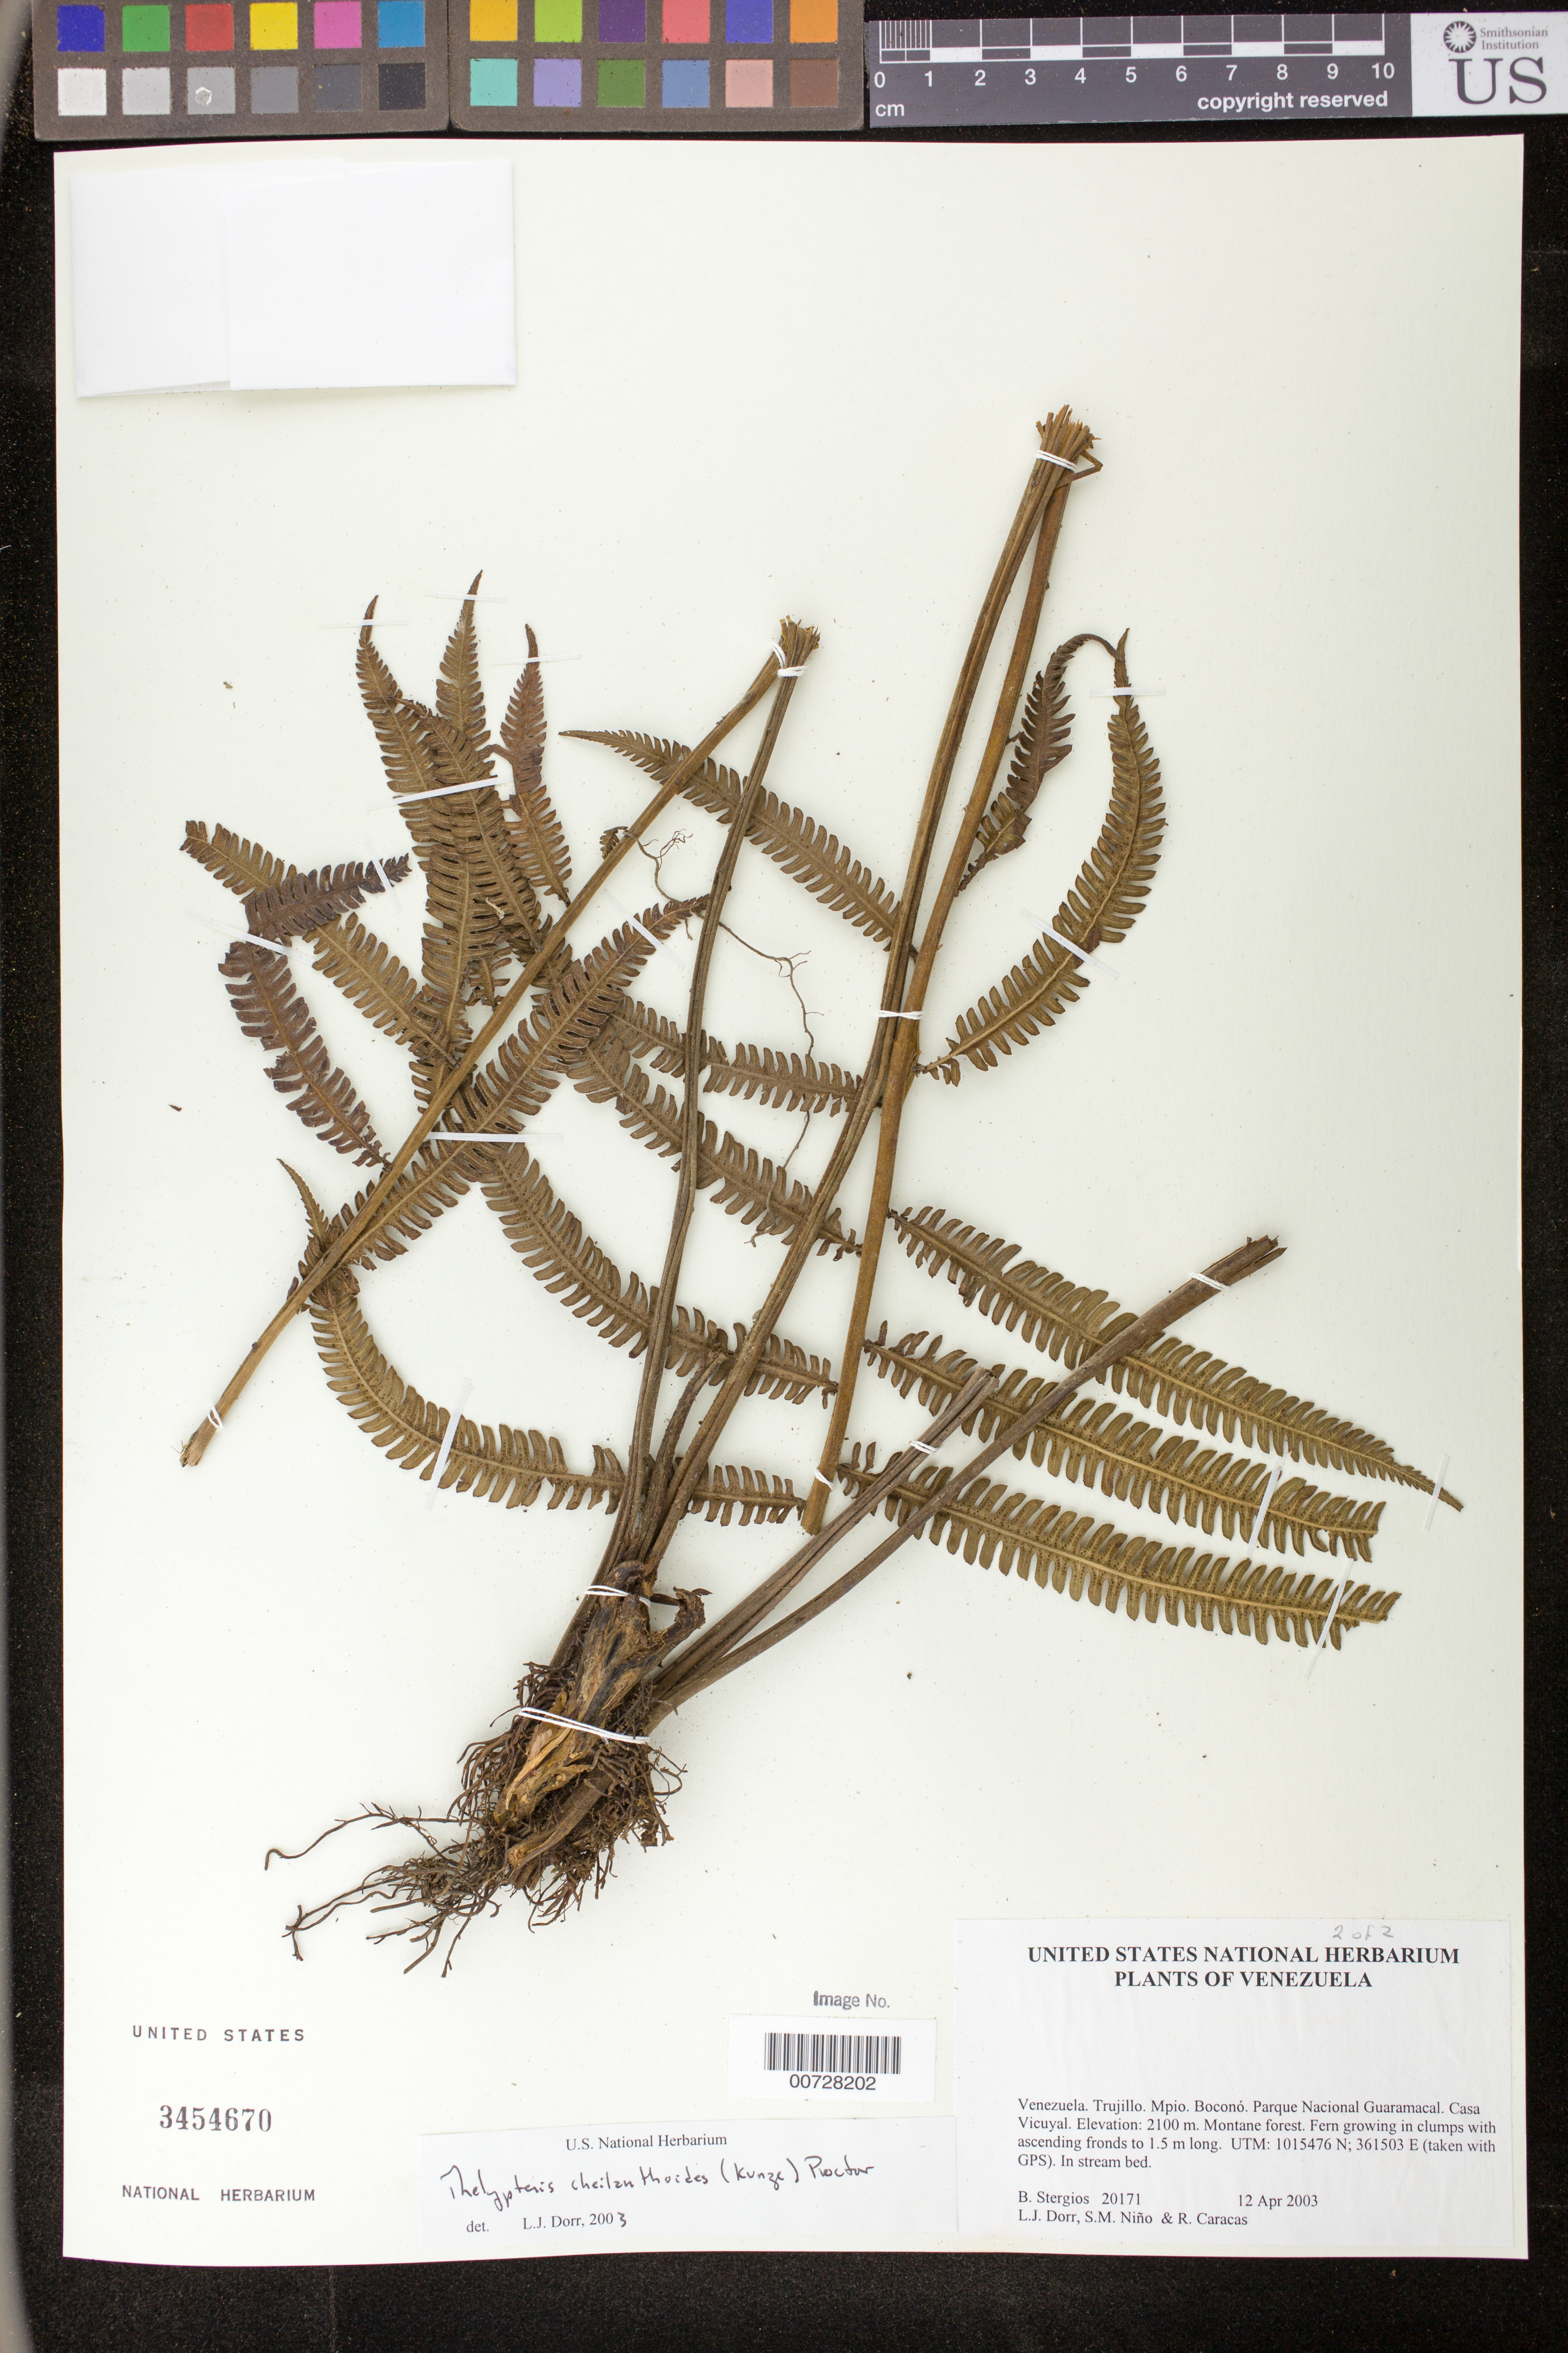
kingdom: Plantae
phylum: Tracheophyta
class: Polypodiopsida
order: Polypodiales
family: Thelypteridaceae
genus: Thelypteris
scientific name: Thelypteris cheilanthoides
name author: (Kunze) Proctor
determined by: Dorr, L. J., (BOT), Smithsonian Institution - National Museum of Natural History (UNITED STATES)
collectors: B. G. Stergios, L. J. Dorr, S. M. Niño & R. Caracas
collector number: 20171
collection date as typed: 12 Apr 2003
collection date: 2003-04-12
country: Venezuela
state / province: Trujillo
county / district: Boconó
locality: Parque Nacional Guaramacal. Casa Vicuyal.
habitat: Montane forest.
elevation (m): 2100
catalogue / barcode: US 3454670